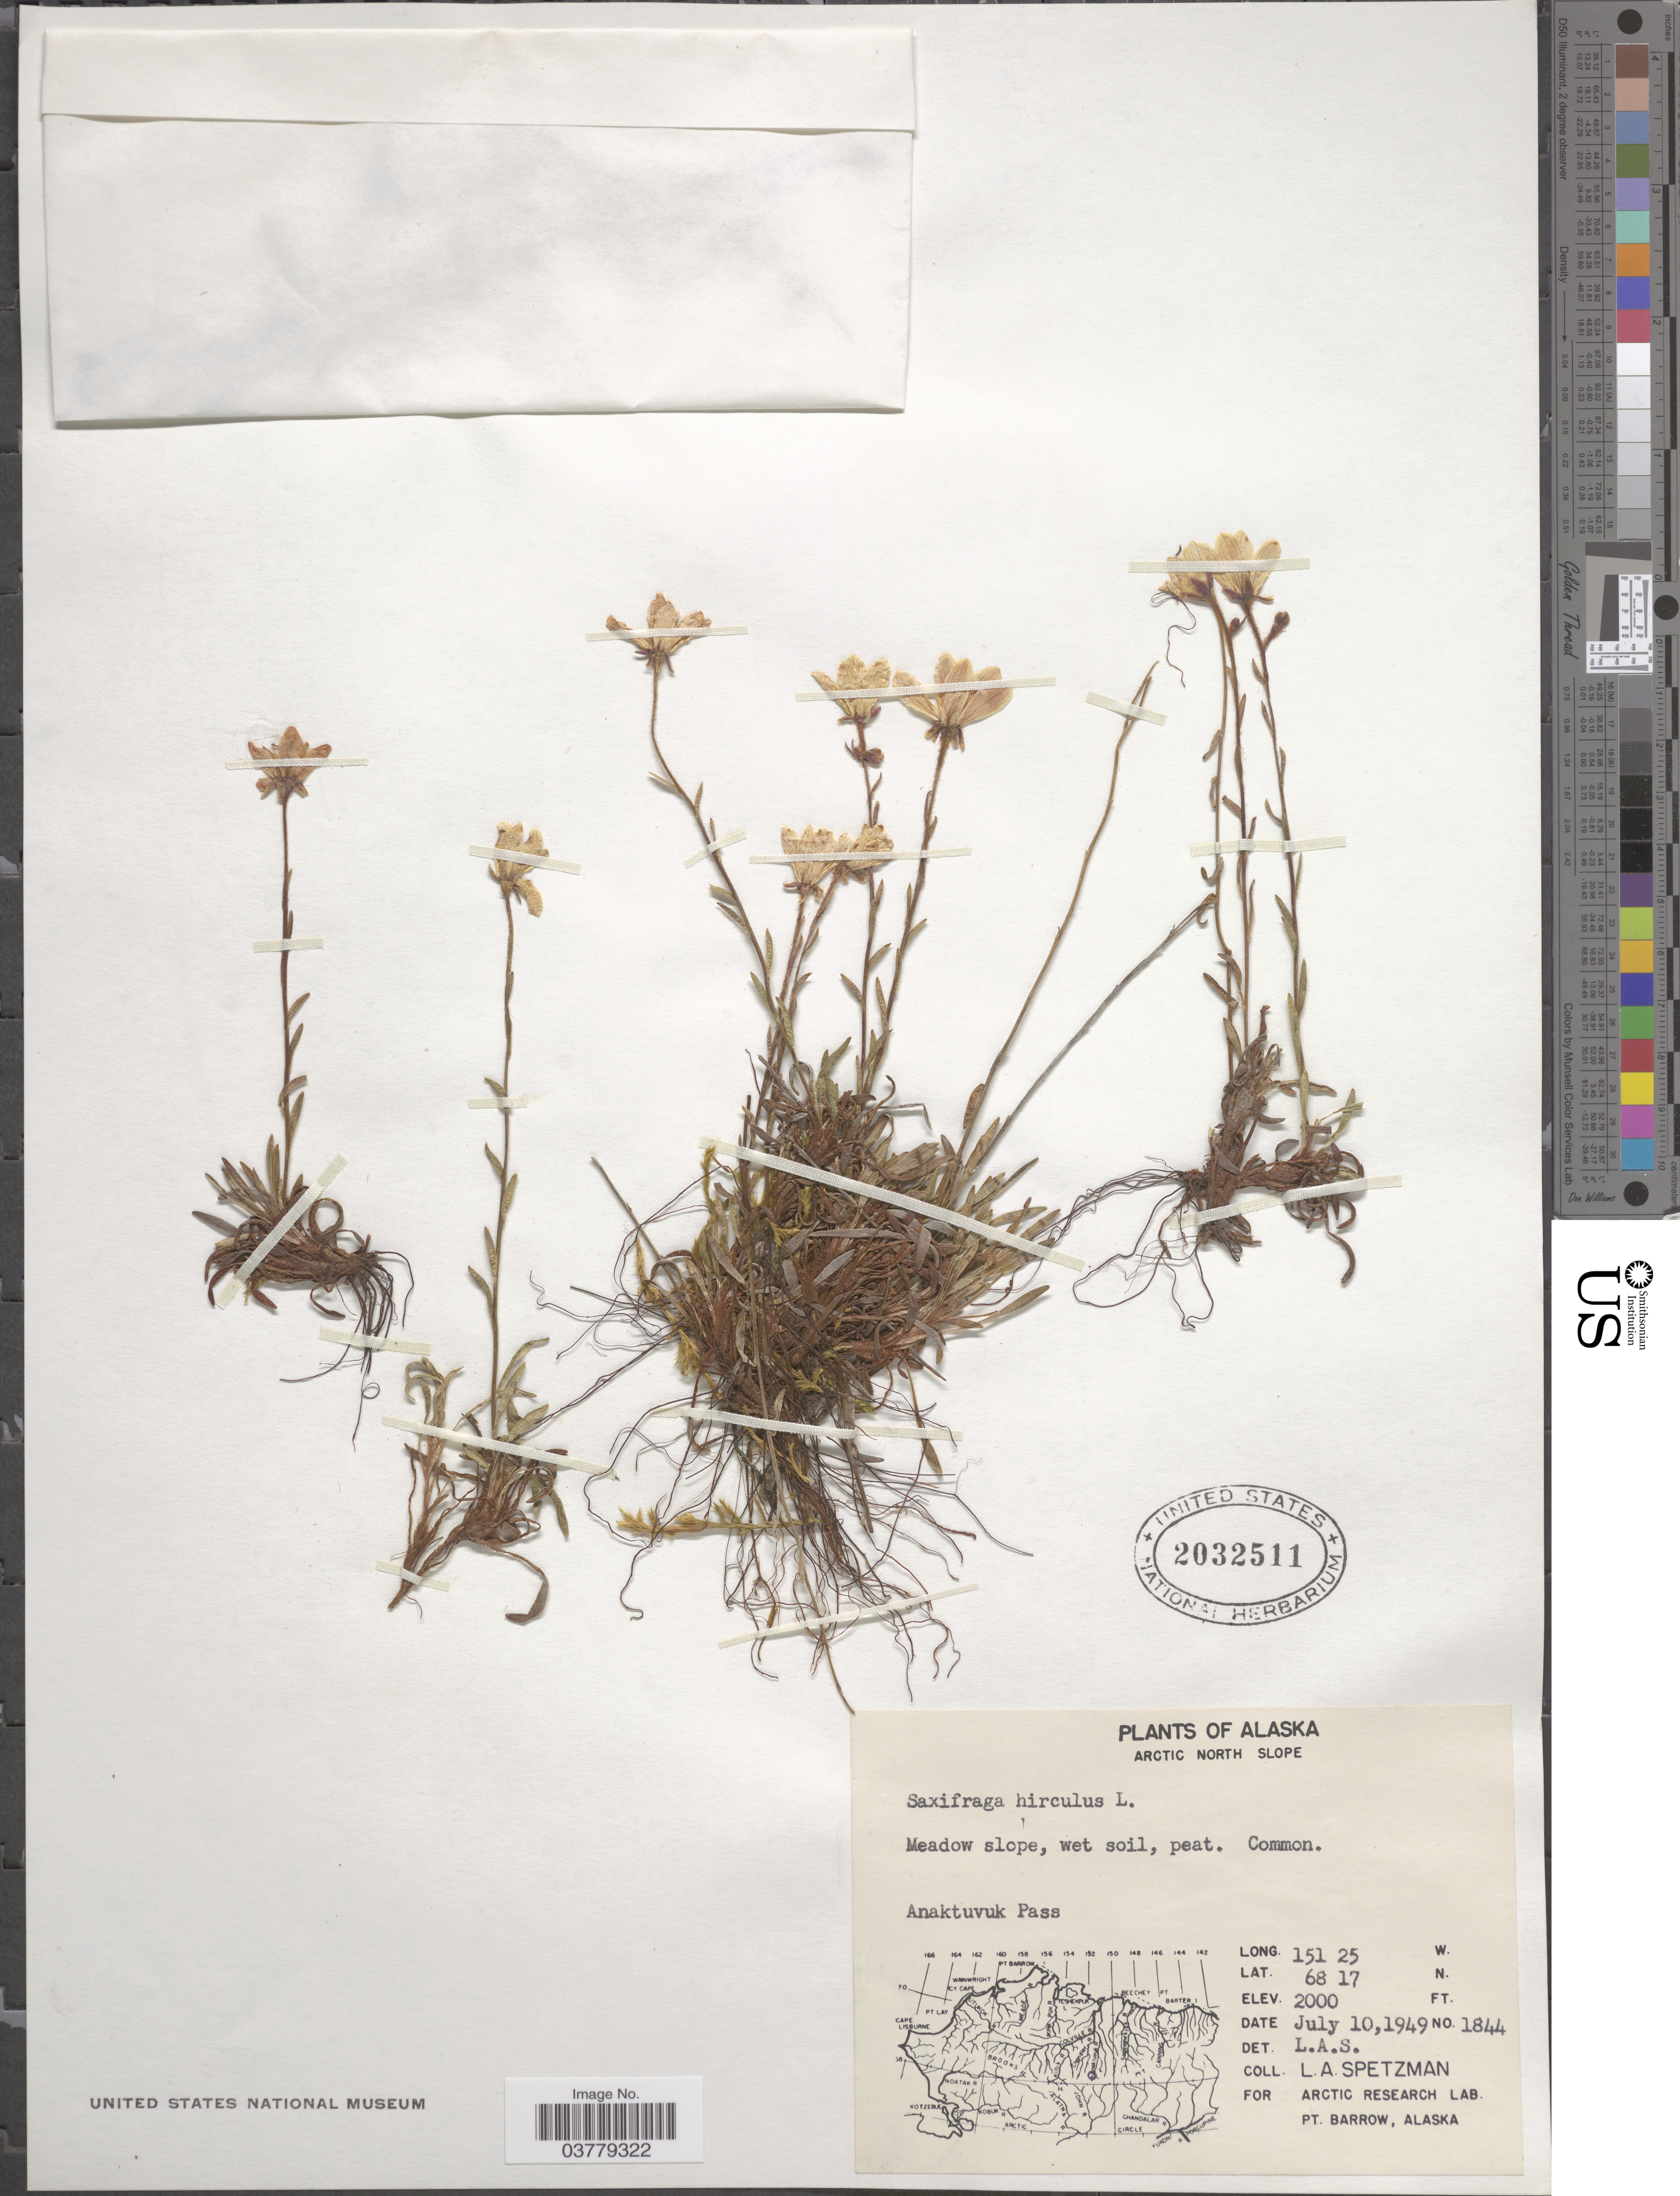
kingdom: Plantae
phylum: Tracheophyta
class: Magnoliopsida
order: Saxifragales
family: Saxifragaceae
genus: Saxifraga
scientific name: Saxifraga hirculus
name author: L.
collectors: L. Spetzman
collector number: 1844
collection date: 1949-07-10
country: United States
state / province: Alaska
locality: Arctic North Slope. Anaktuvuk Pass.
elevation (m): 610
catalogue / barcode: US 2032511